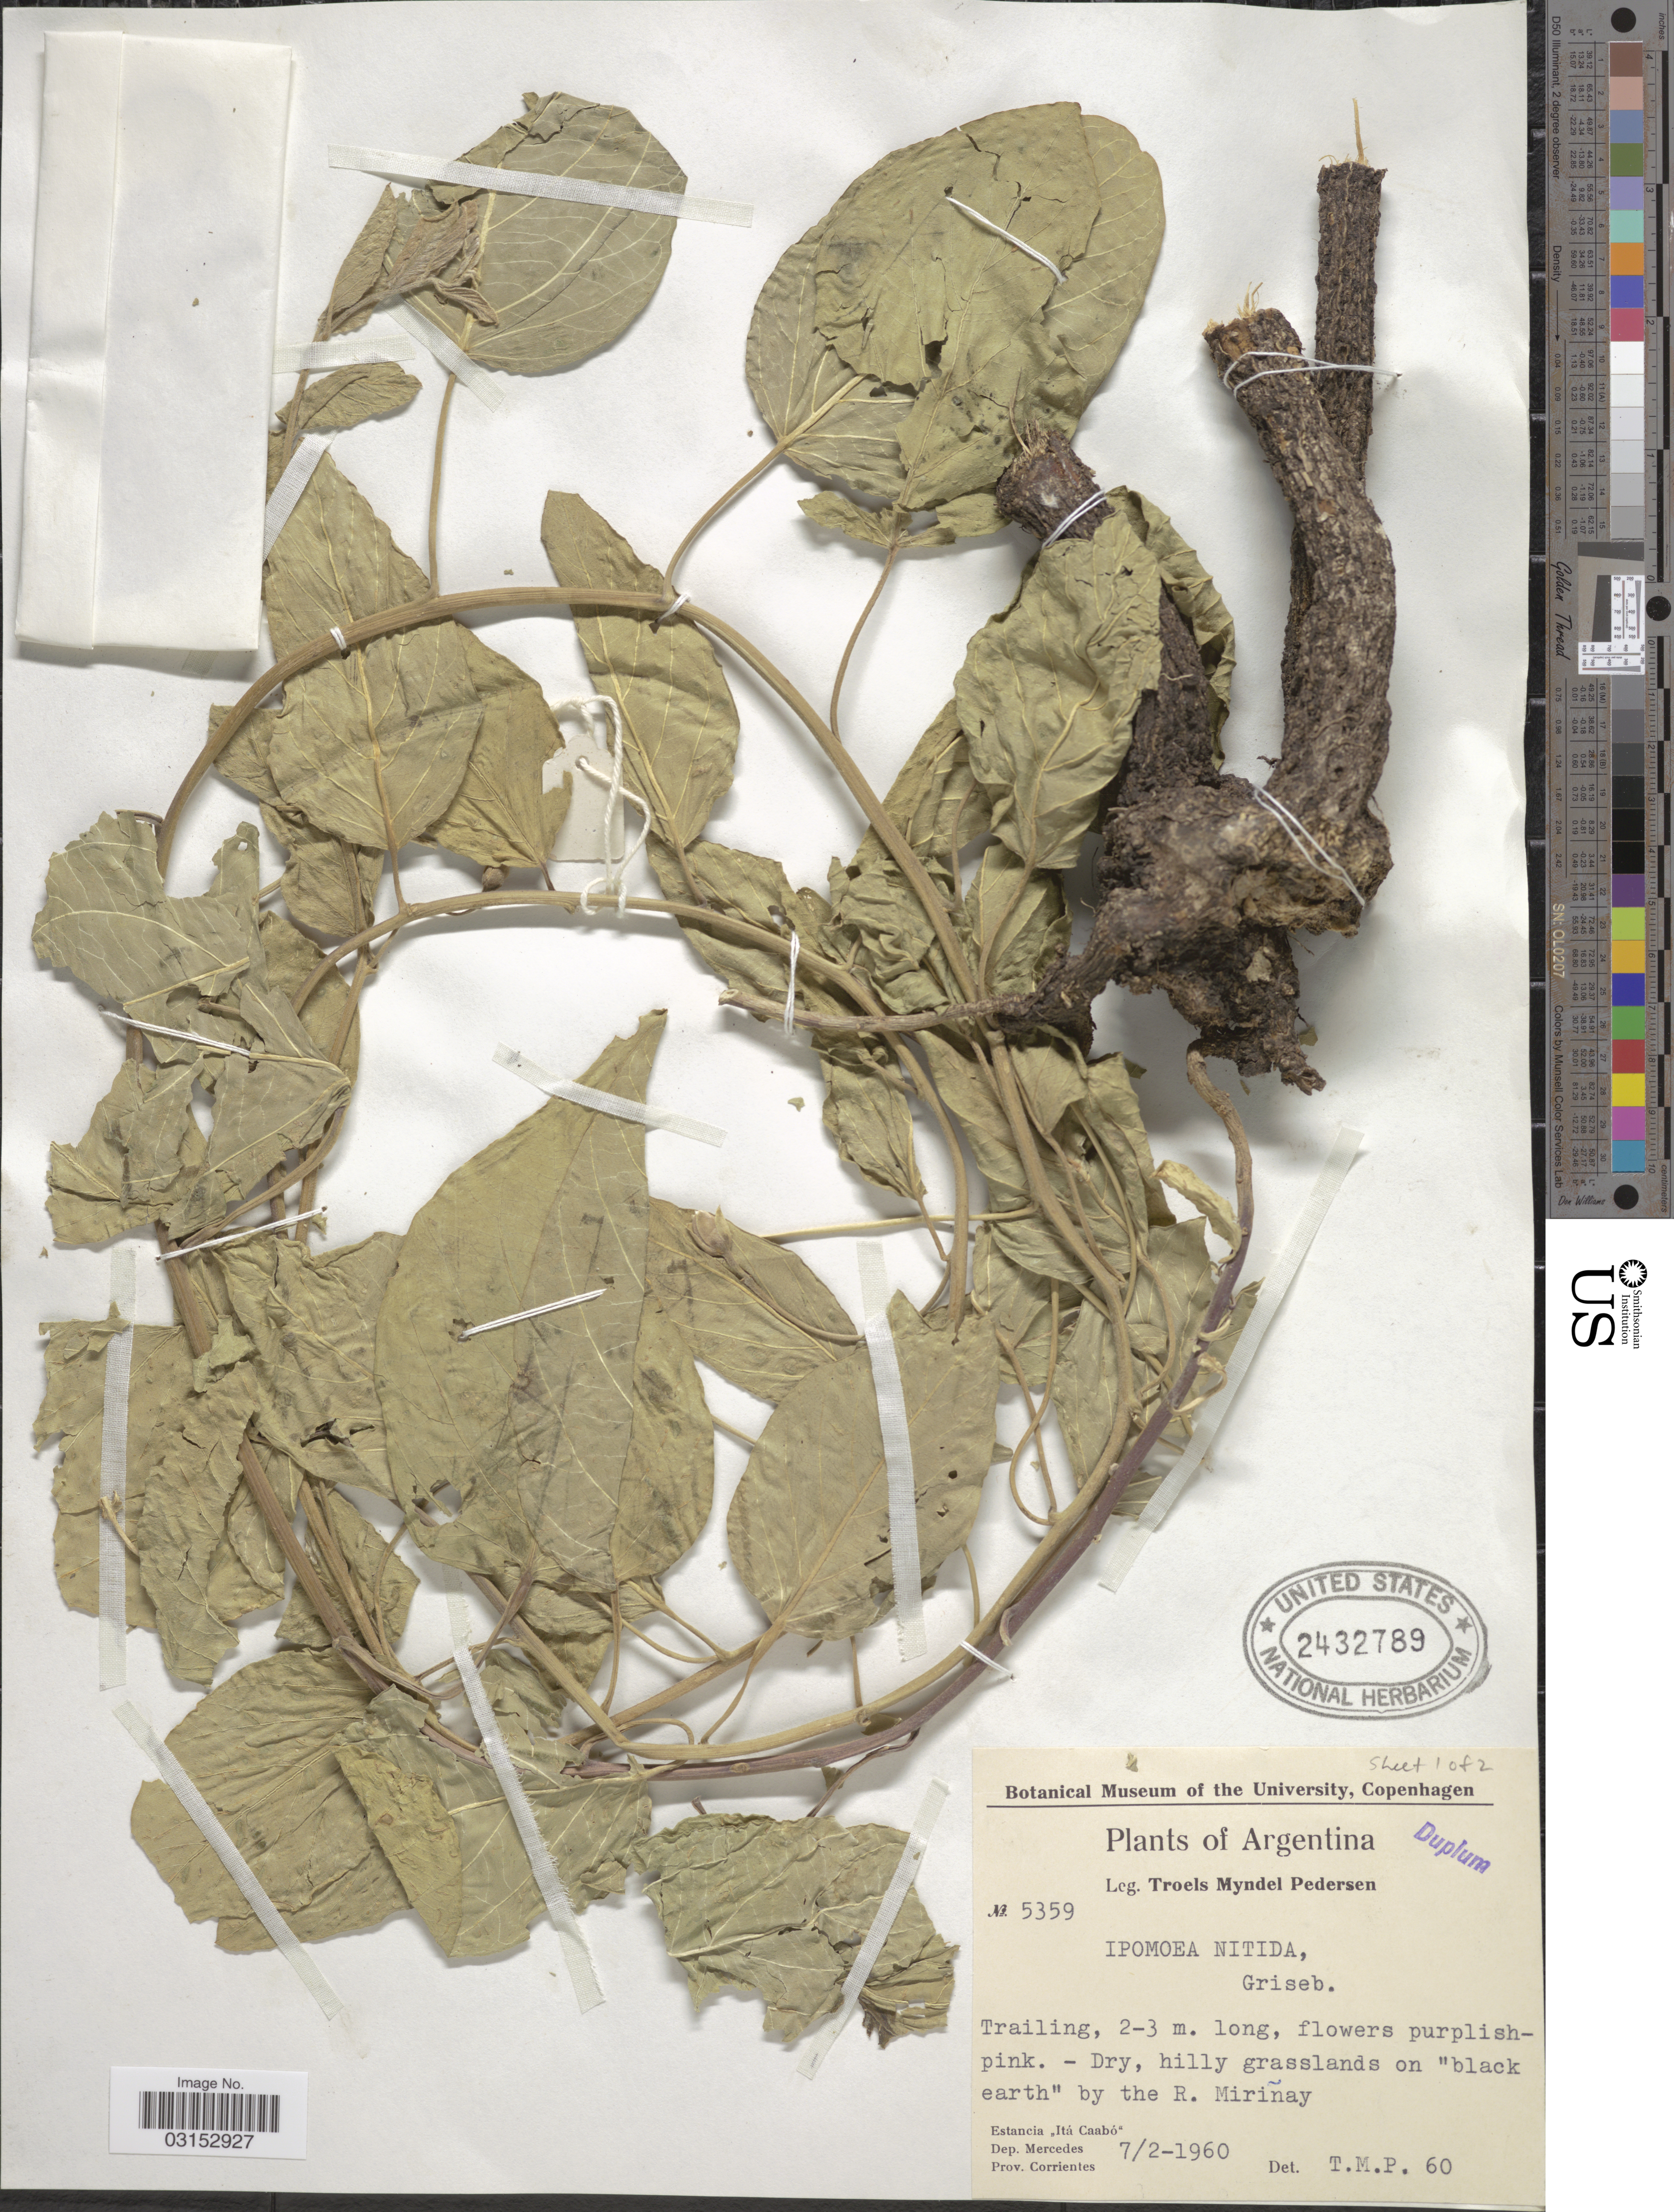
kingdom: Plantae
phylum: Tracheophyta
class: Magnoliopsida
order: Solanales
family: Convolvulaceae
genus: Ipomoea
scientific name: Ipomoea nitida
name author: Griseb.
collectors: T. Pederson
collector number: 5359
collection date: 1960-02-07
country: Argentina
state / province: Corrientes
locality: On "black earth" by the R. Miriñay. Estancia "Itá Caabó". Dep. Mercedes.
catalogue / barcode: US 2432789